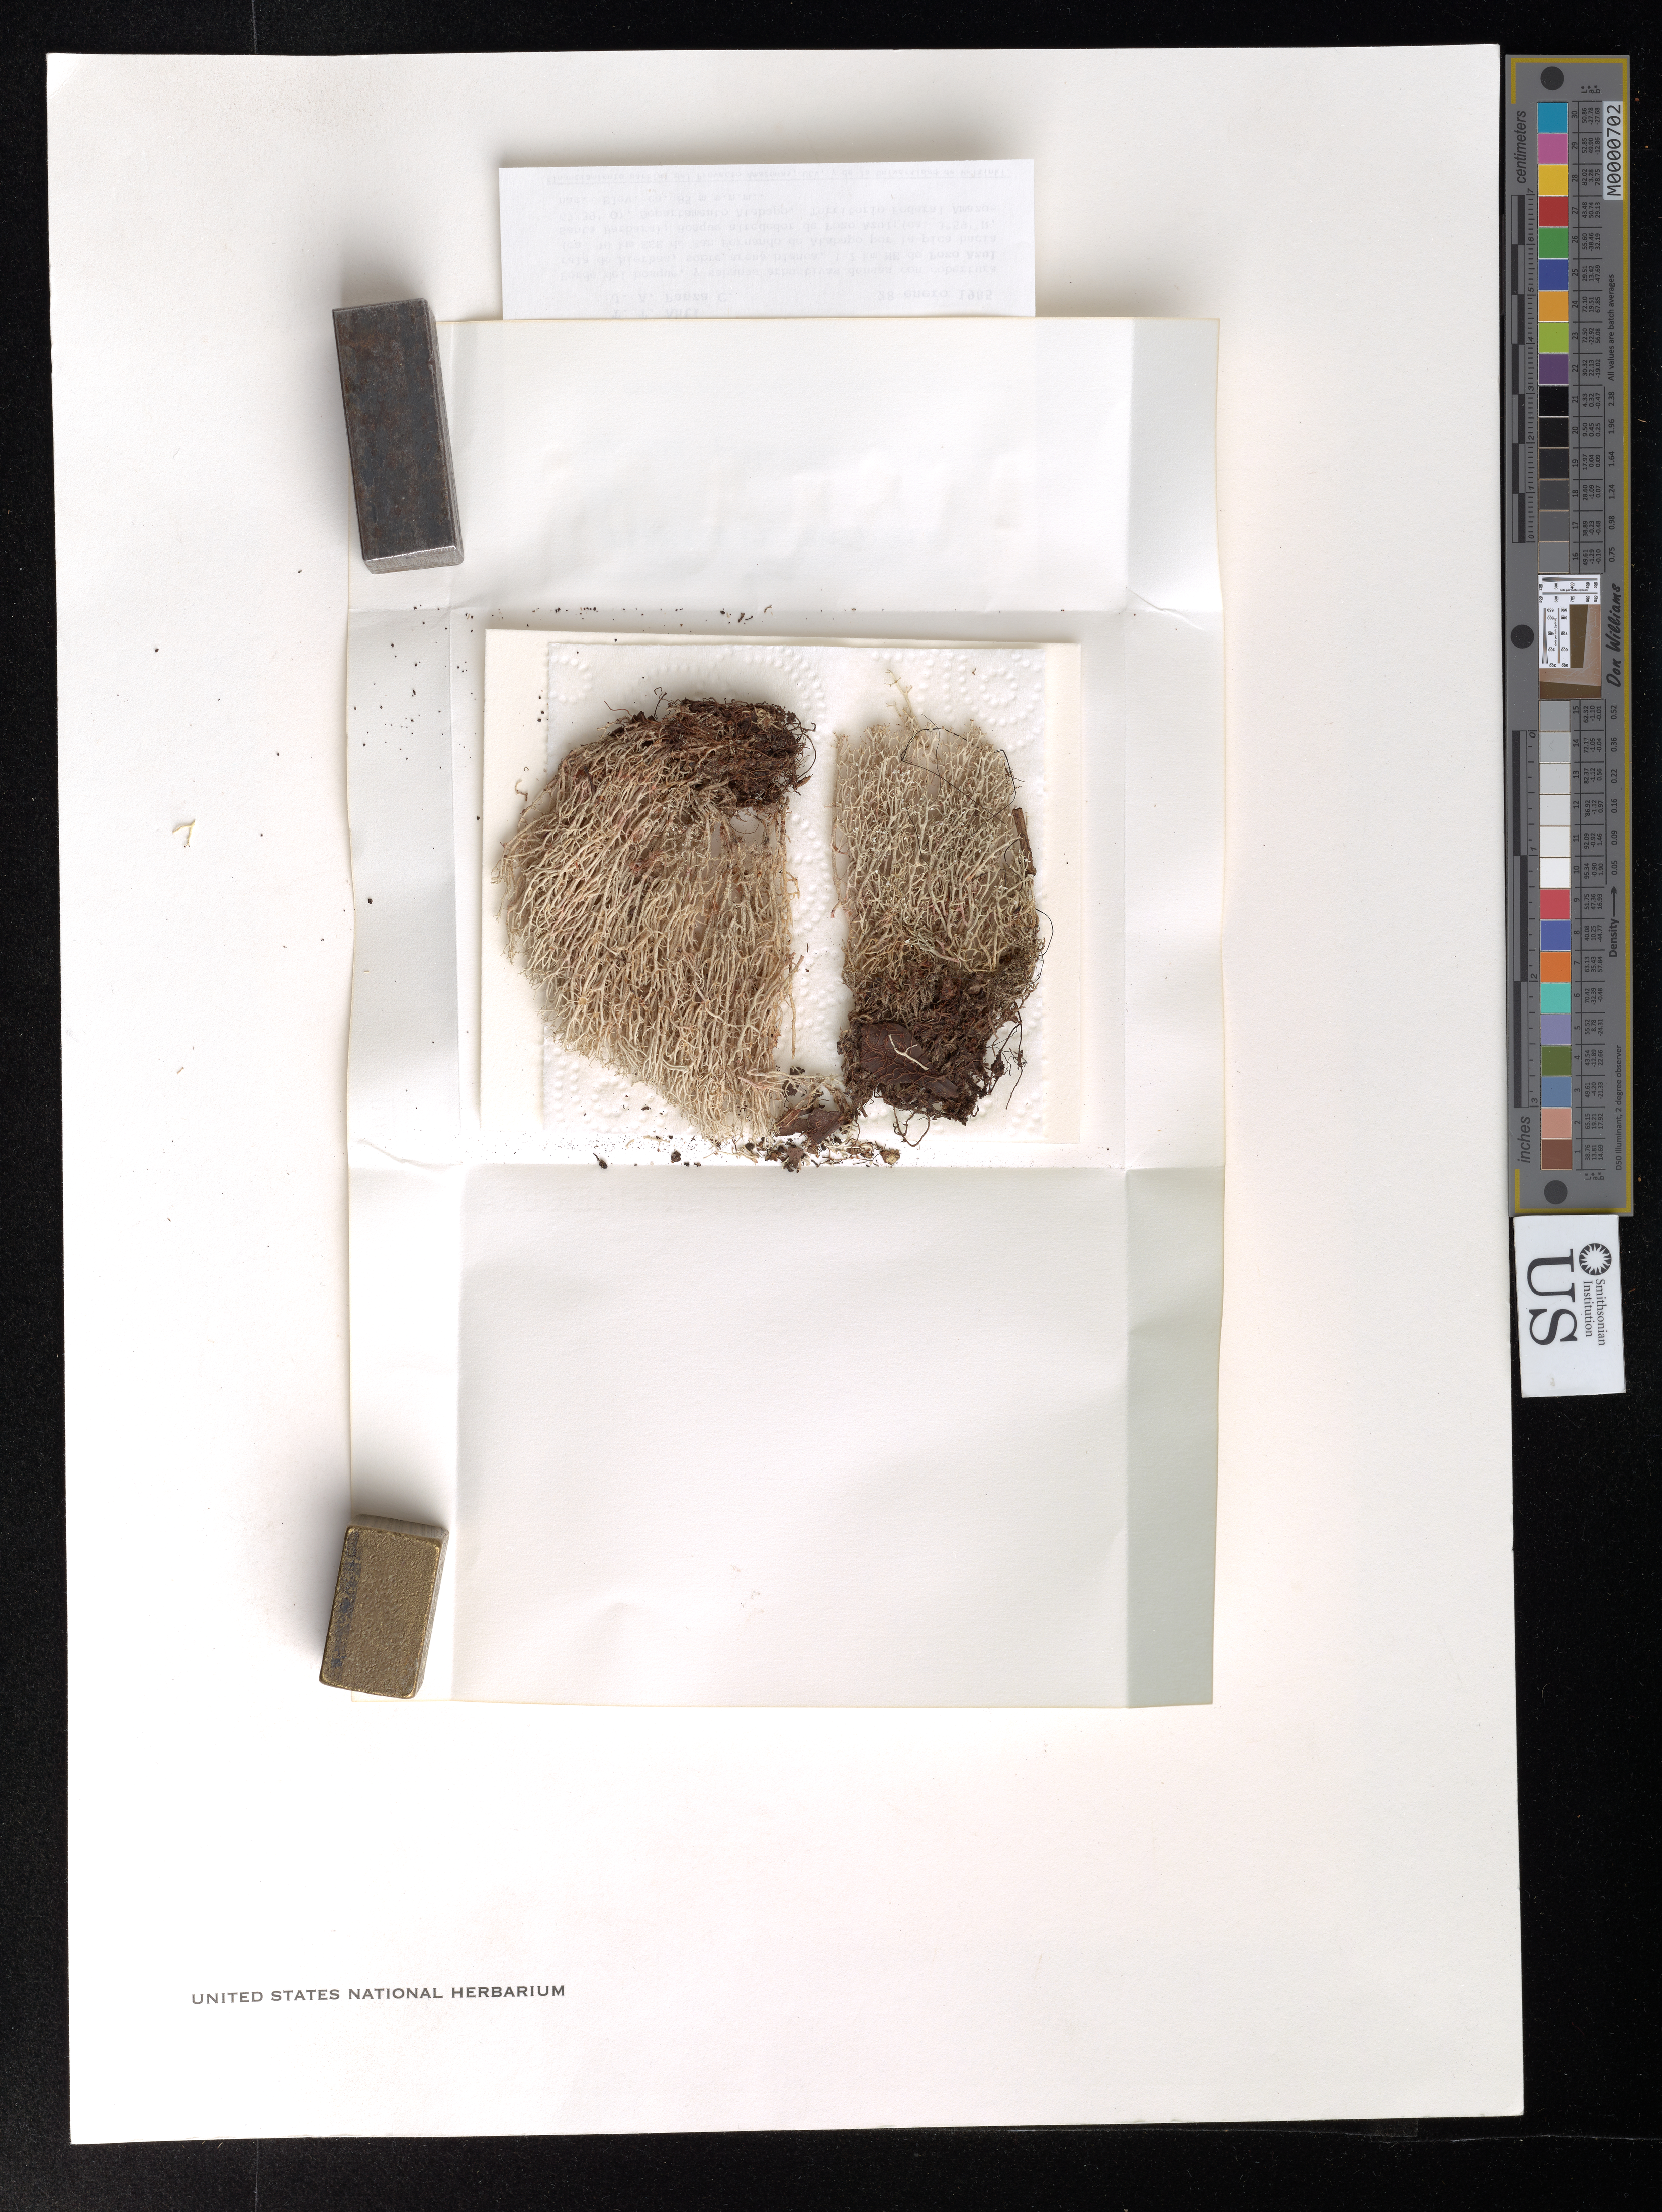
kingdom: Fungi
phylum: Ascomycota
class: Lecanoromycetes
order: Lecanorales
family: Cladoniaceae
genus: Cladonia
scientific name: Cladonia peltastica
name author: (Nyl.) Müll. Arg.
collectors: S. S. Tillett, T. T. Ahti & J. Panza C.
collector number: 120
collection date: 1985-01-28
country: Venezuela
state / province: Amazonas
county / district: Atabapo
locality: Pozo Azul, 1-2 km NE (ca.10 km ESE de San Fernando de Atabapo por la pica hacia Santa Barbara); bosque alrededor de Pozo Azul.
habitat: Borde del bosque, y sabanas arbustivas densas con cobertura rala de hierbas, sobre arena blanca.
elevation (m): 85